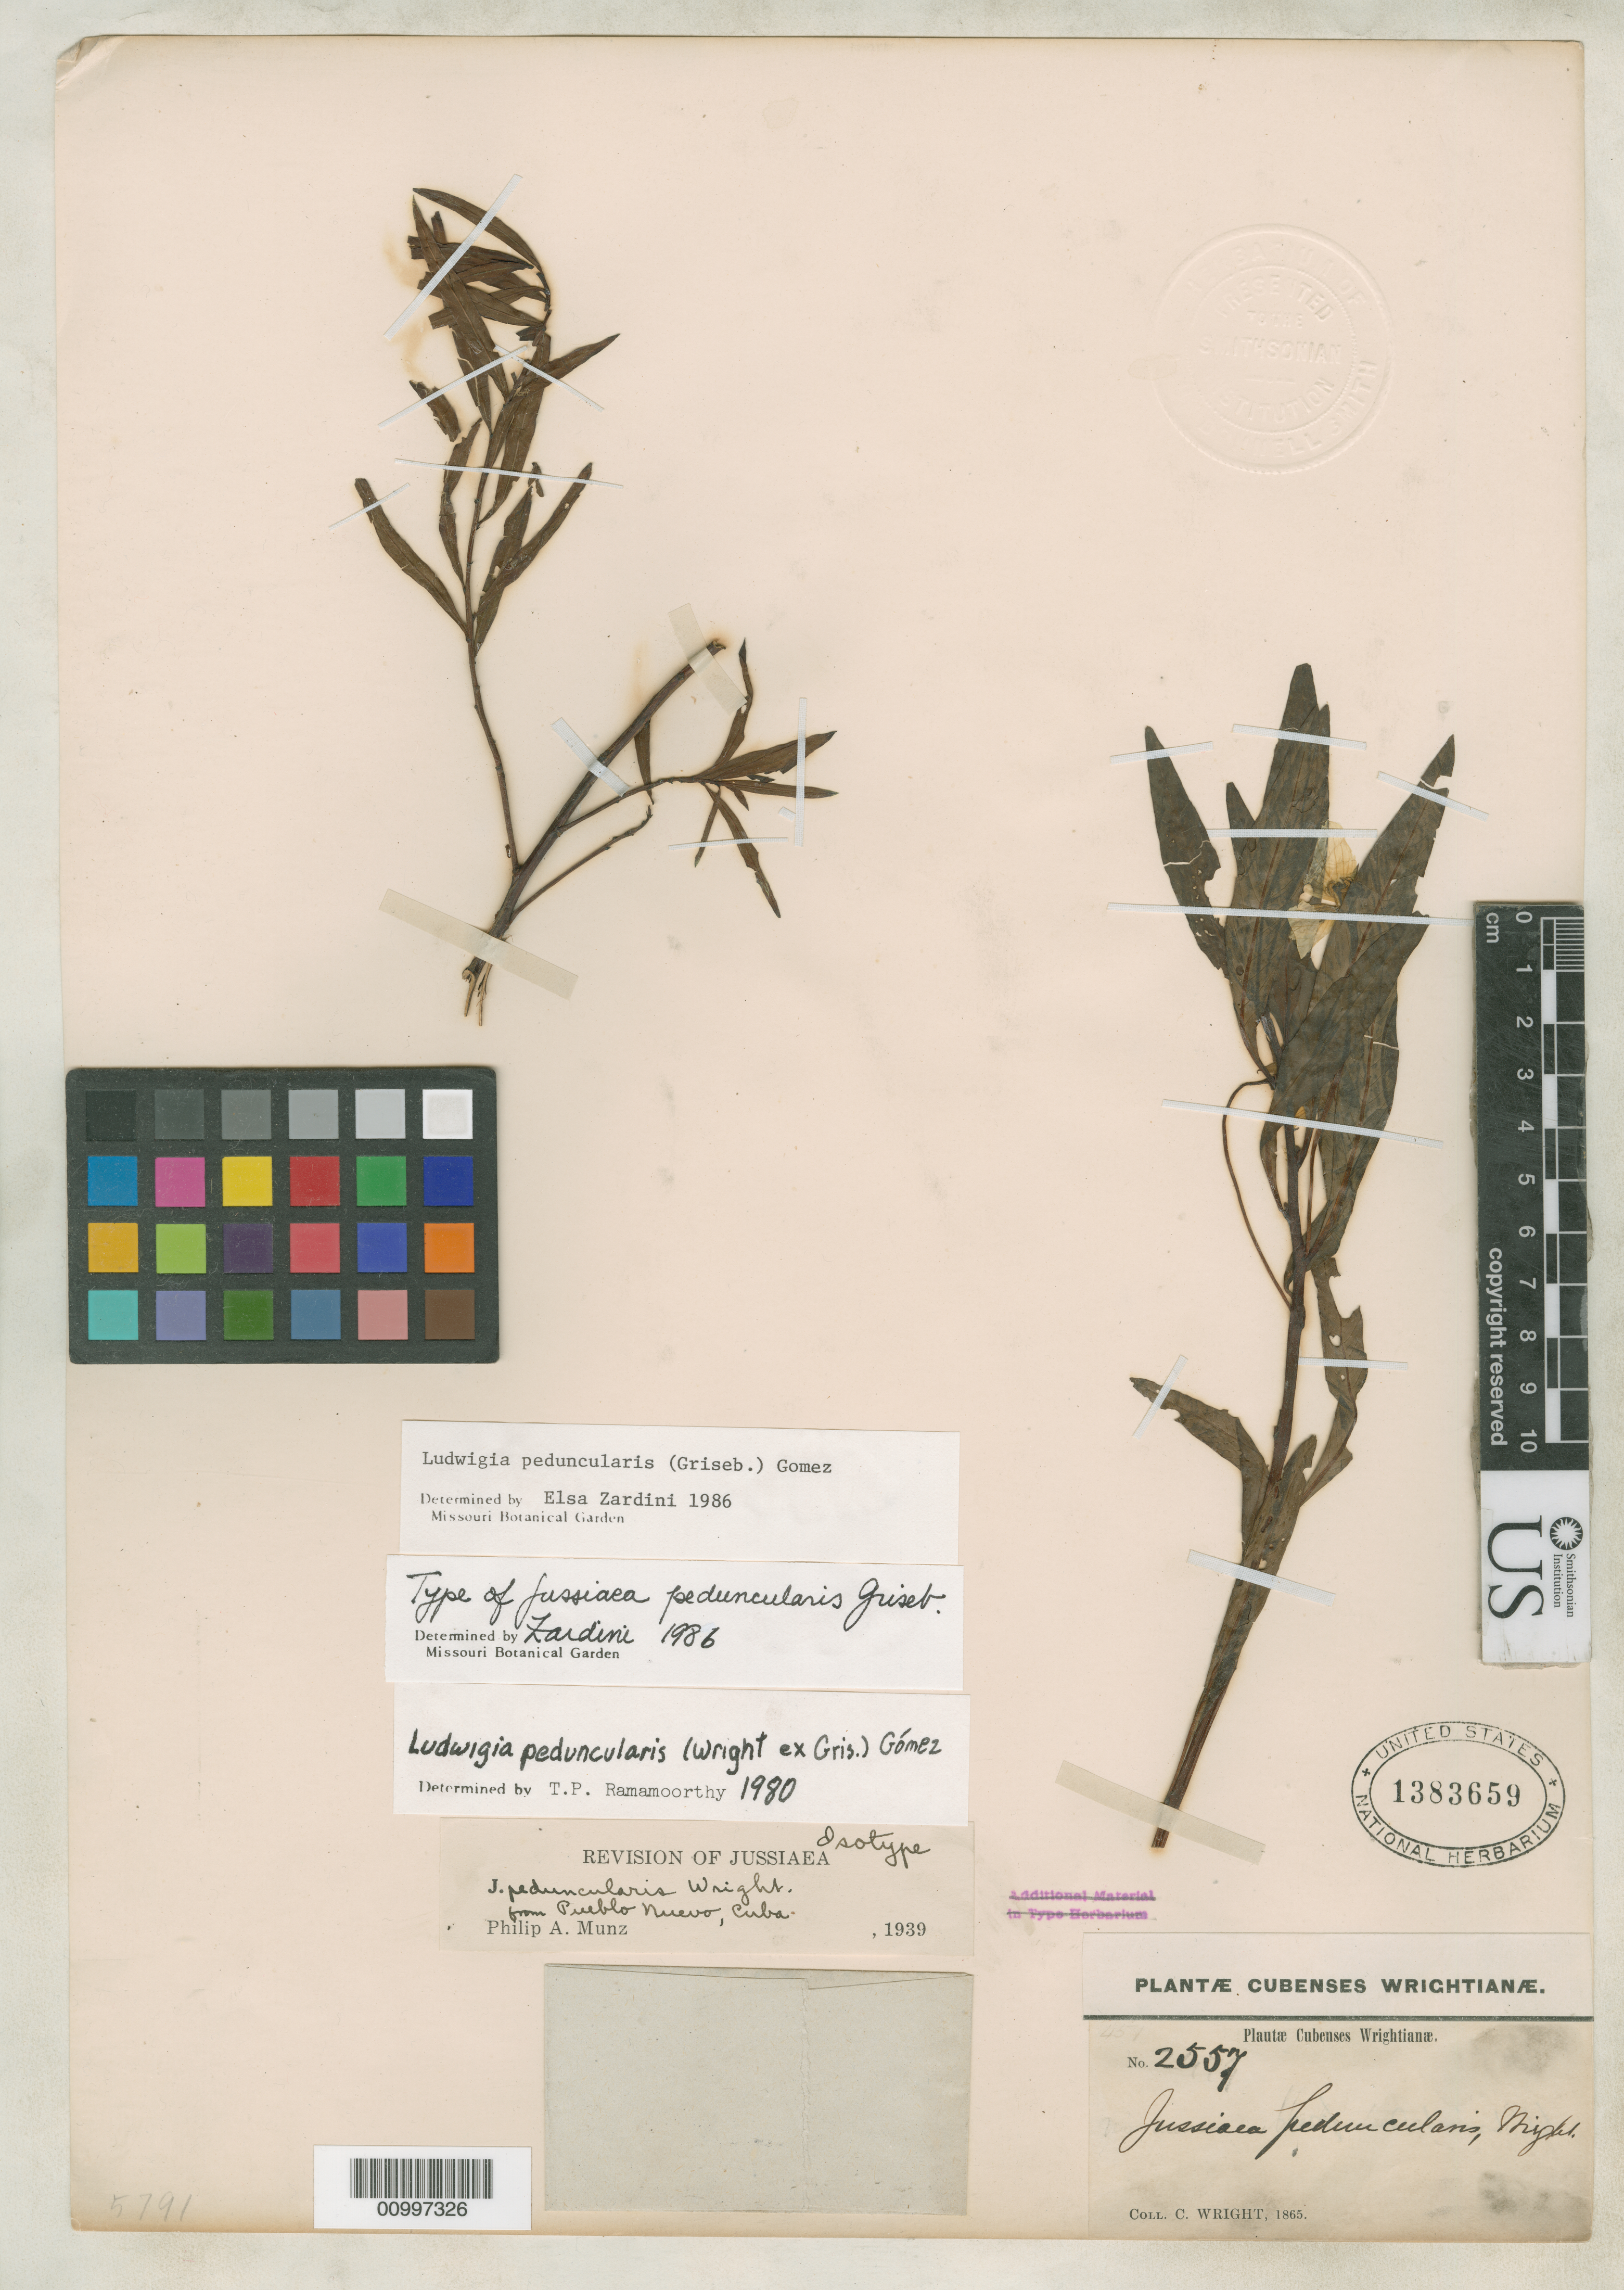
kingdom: Plantae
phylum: Tracheophyta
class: Magnoliopsida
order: Myrtales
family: Onagraceae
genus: Jussiaea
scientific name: Jussiaea peduncularis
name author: C. Wright in Griseb.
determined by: Zardini, E. M.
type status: Type Collection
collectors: C. Wright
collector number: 2557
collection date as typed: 1865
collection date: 1865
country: Cuba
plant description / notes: From the herbarium of J. Donnell Smith.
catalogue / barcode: US 1383659